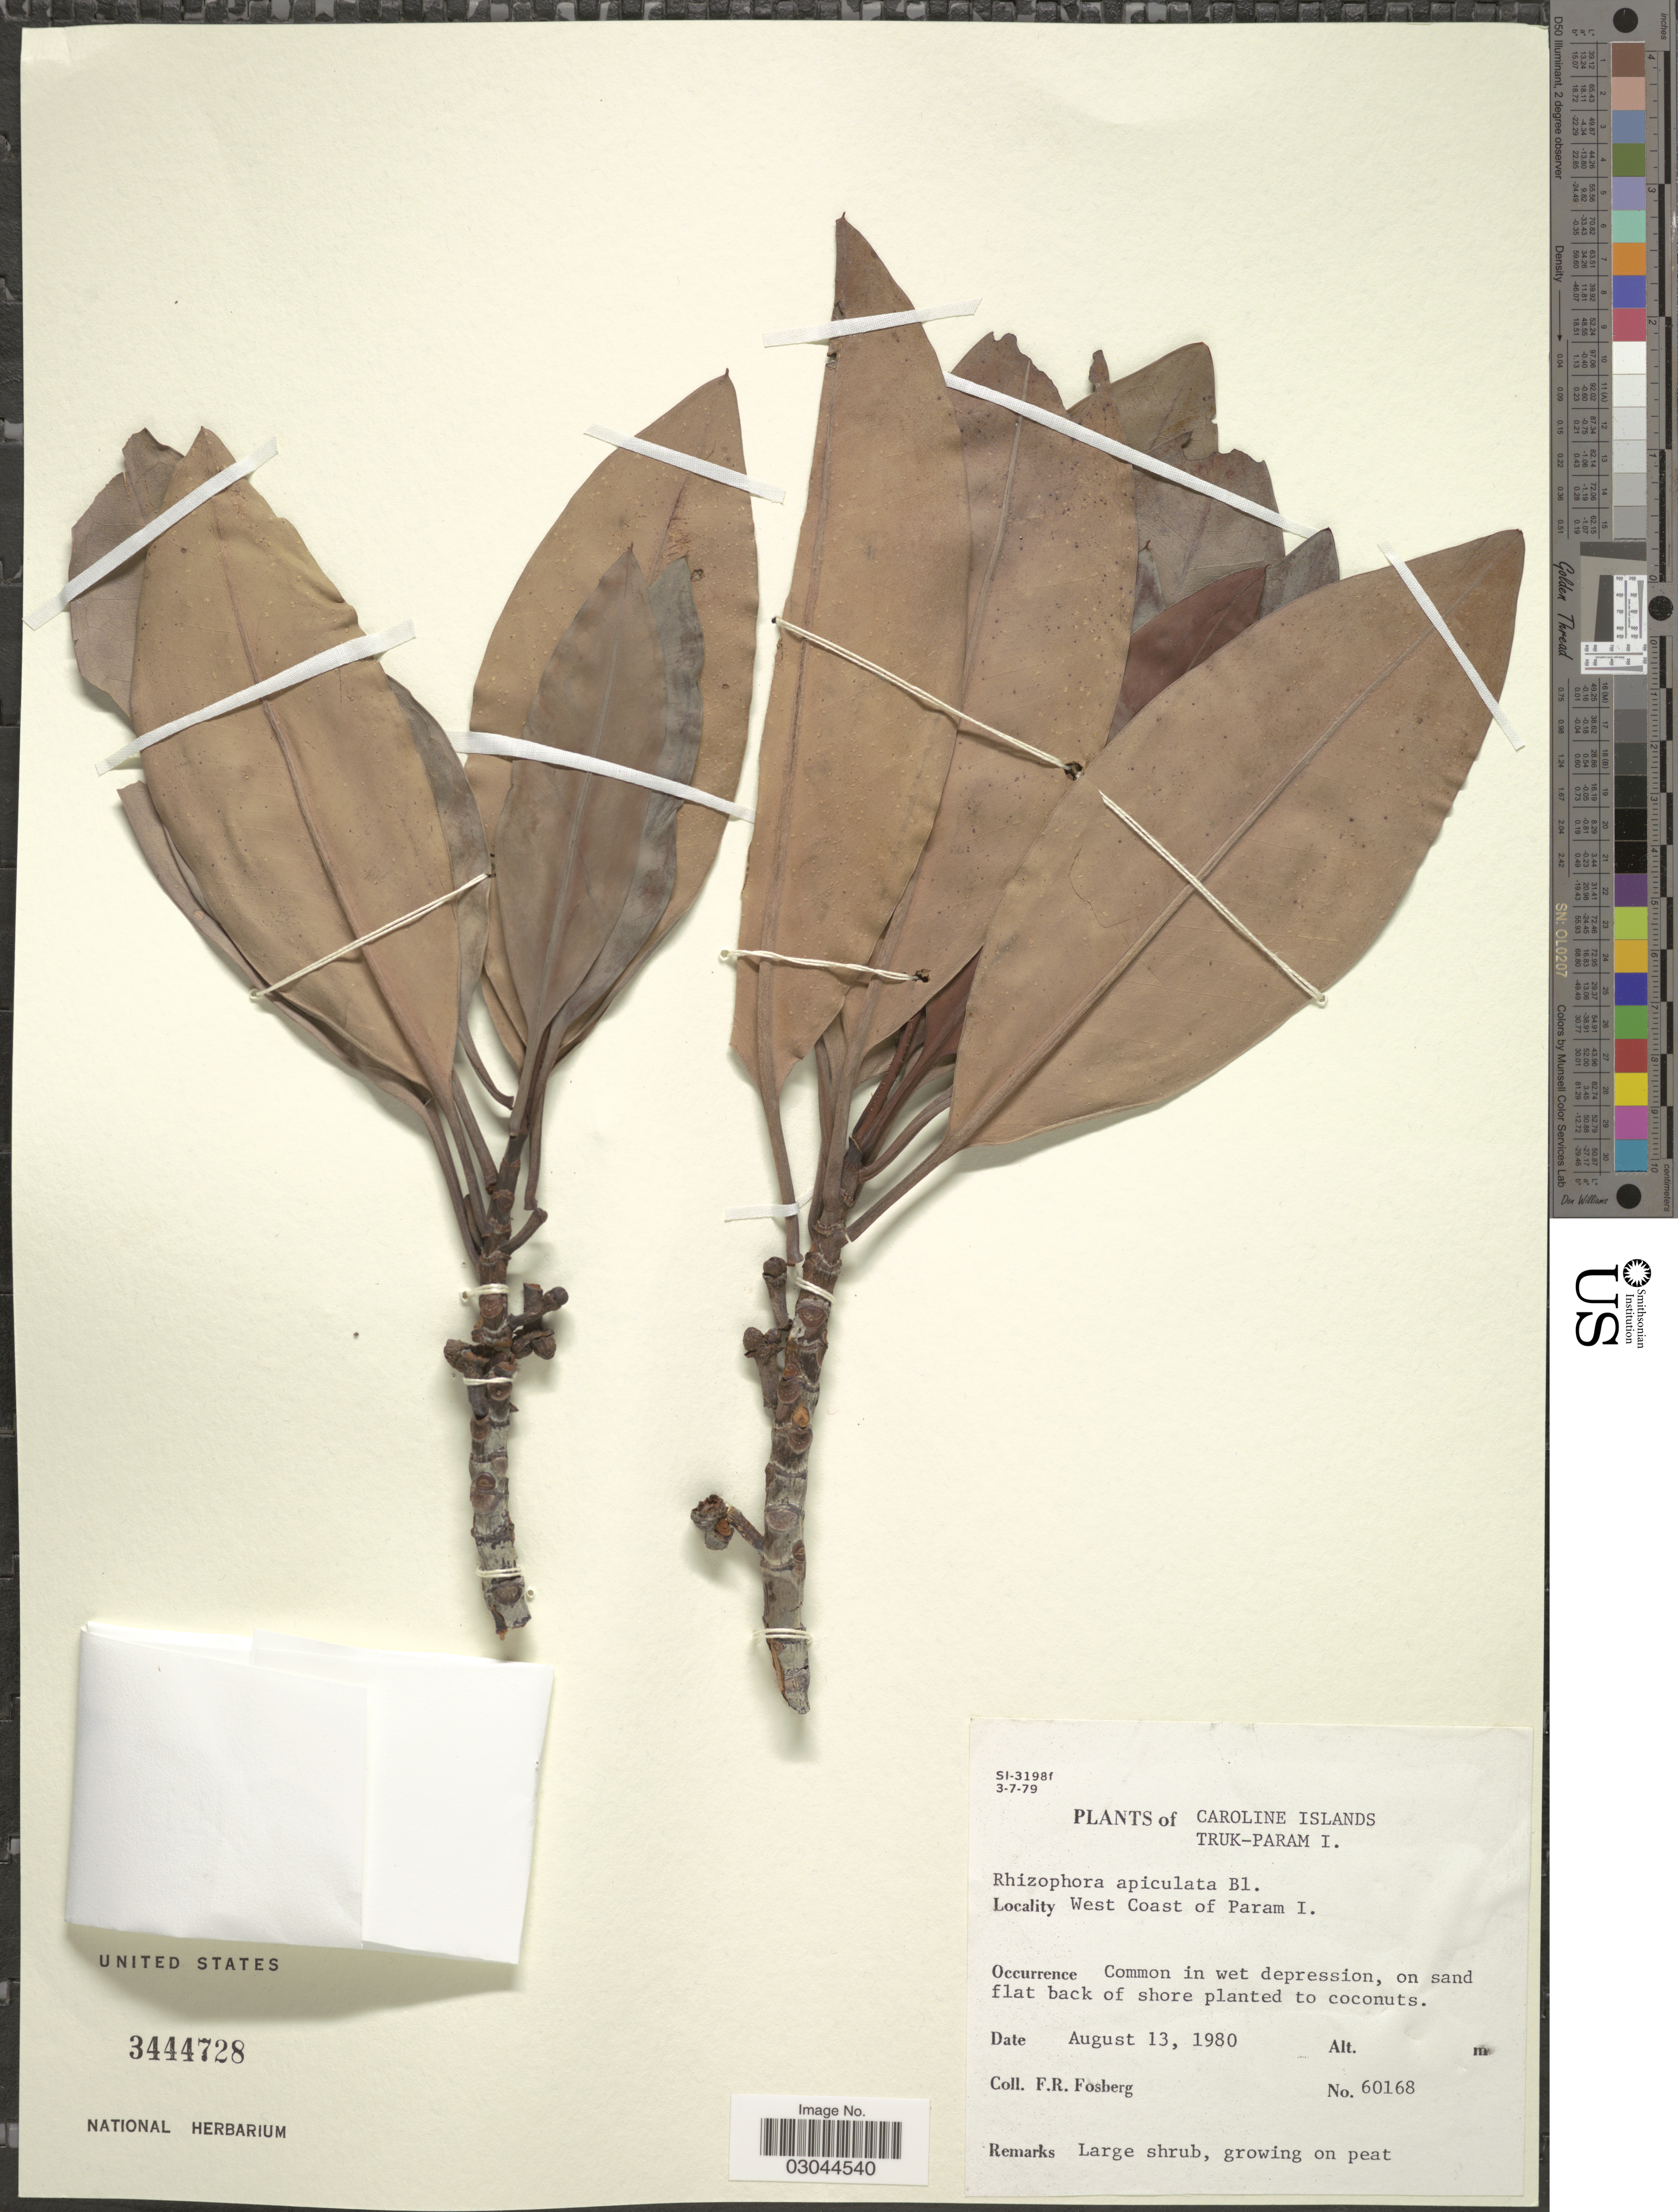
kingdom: Plantae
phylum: Tracheophyta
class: Magnoliopsida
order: Malpighiales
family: Rhizophoraceae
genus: Rhizophora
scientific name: Rhizophora apiculata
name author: Blume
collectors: F. R. Fosberg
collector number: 60168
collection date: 1980-08-13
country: Micronesia, Federated States of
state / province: Truk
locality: Caroline Islands. Truk-Param I. West of Param I.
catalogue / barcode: US 3444728